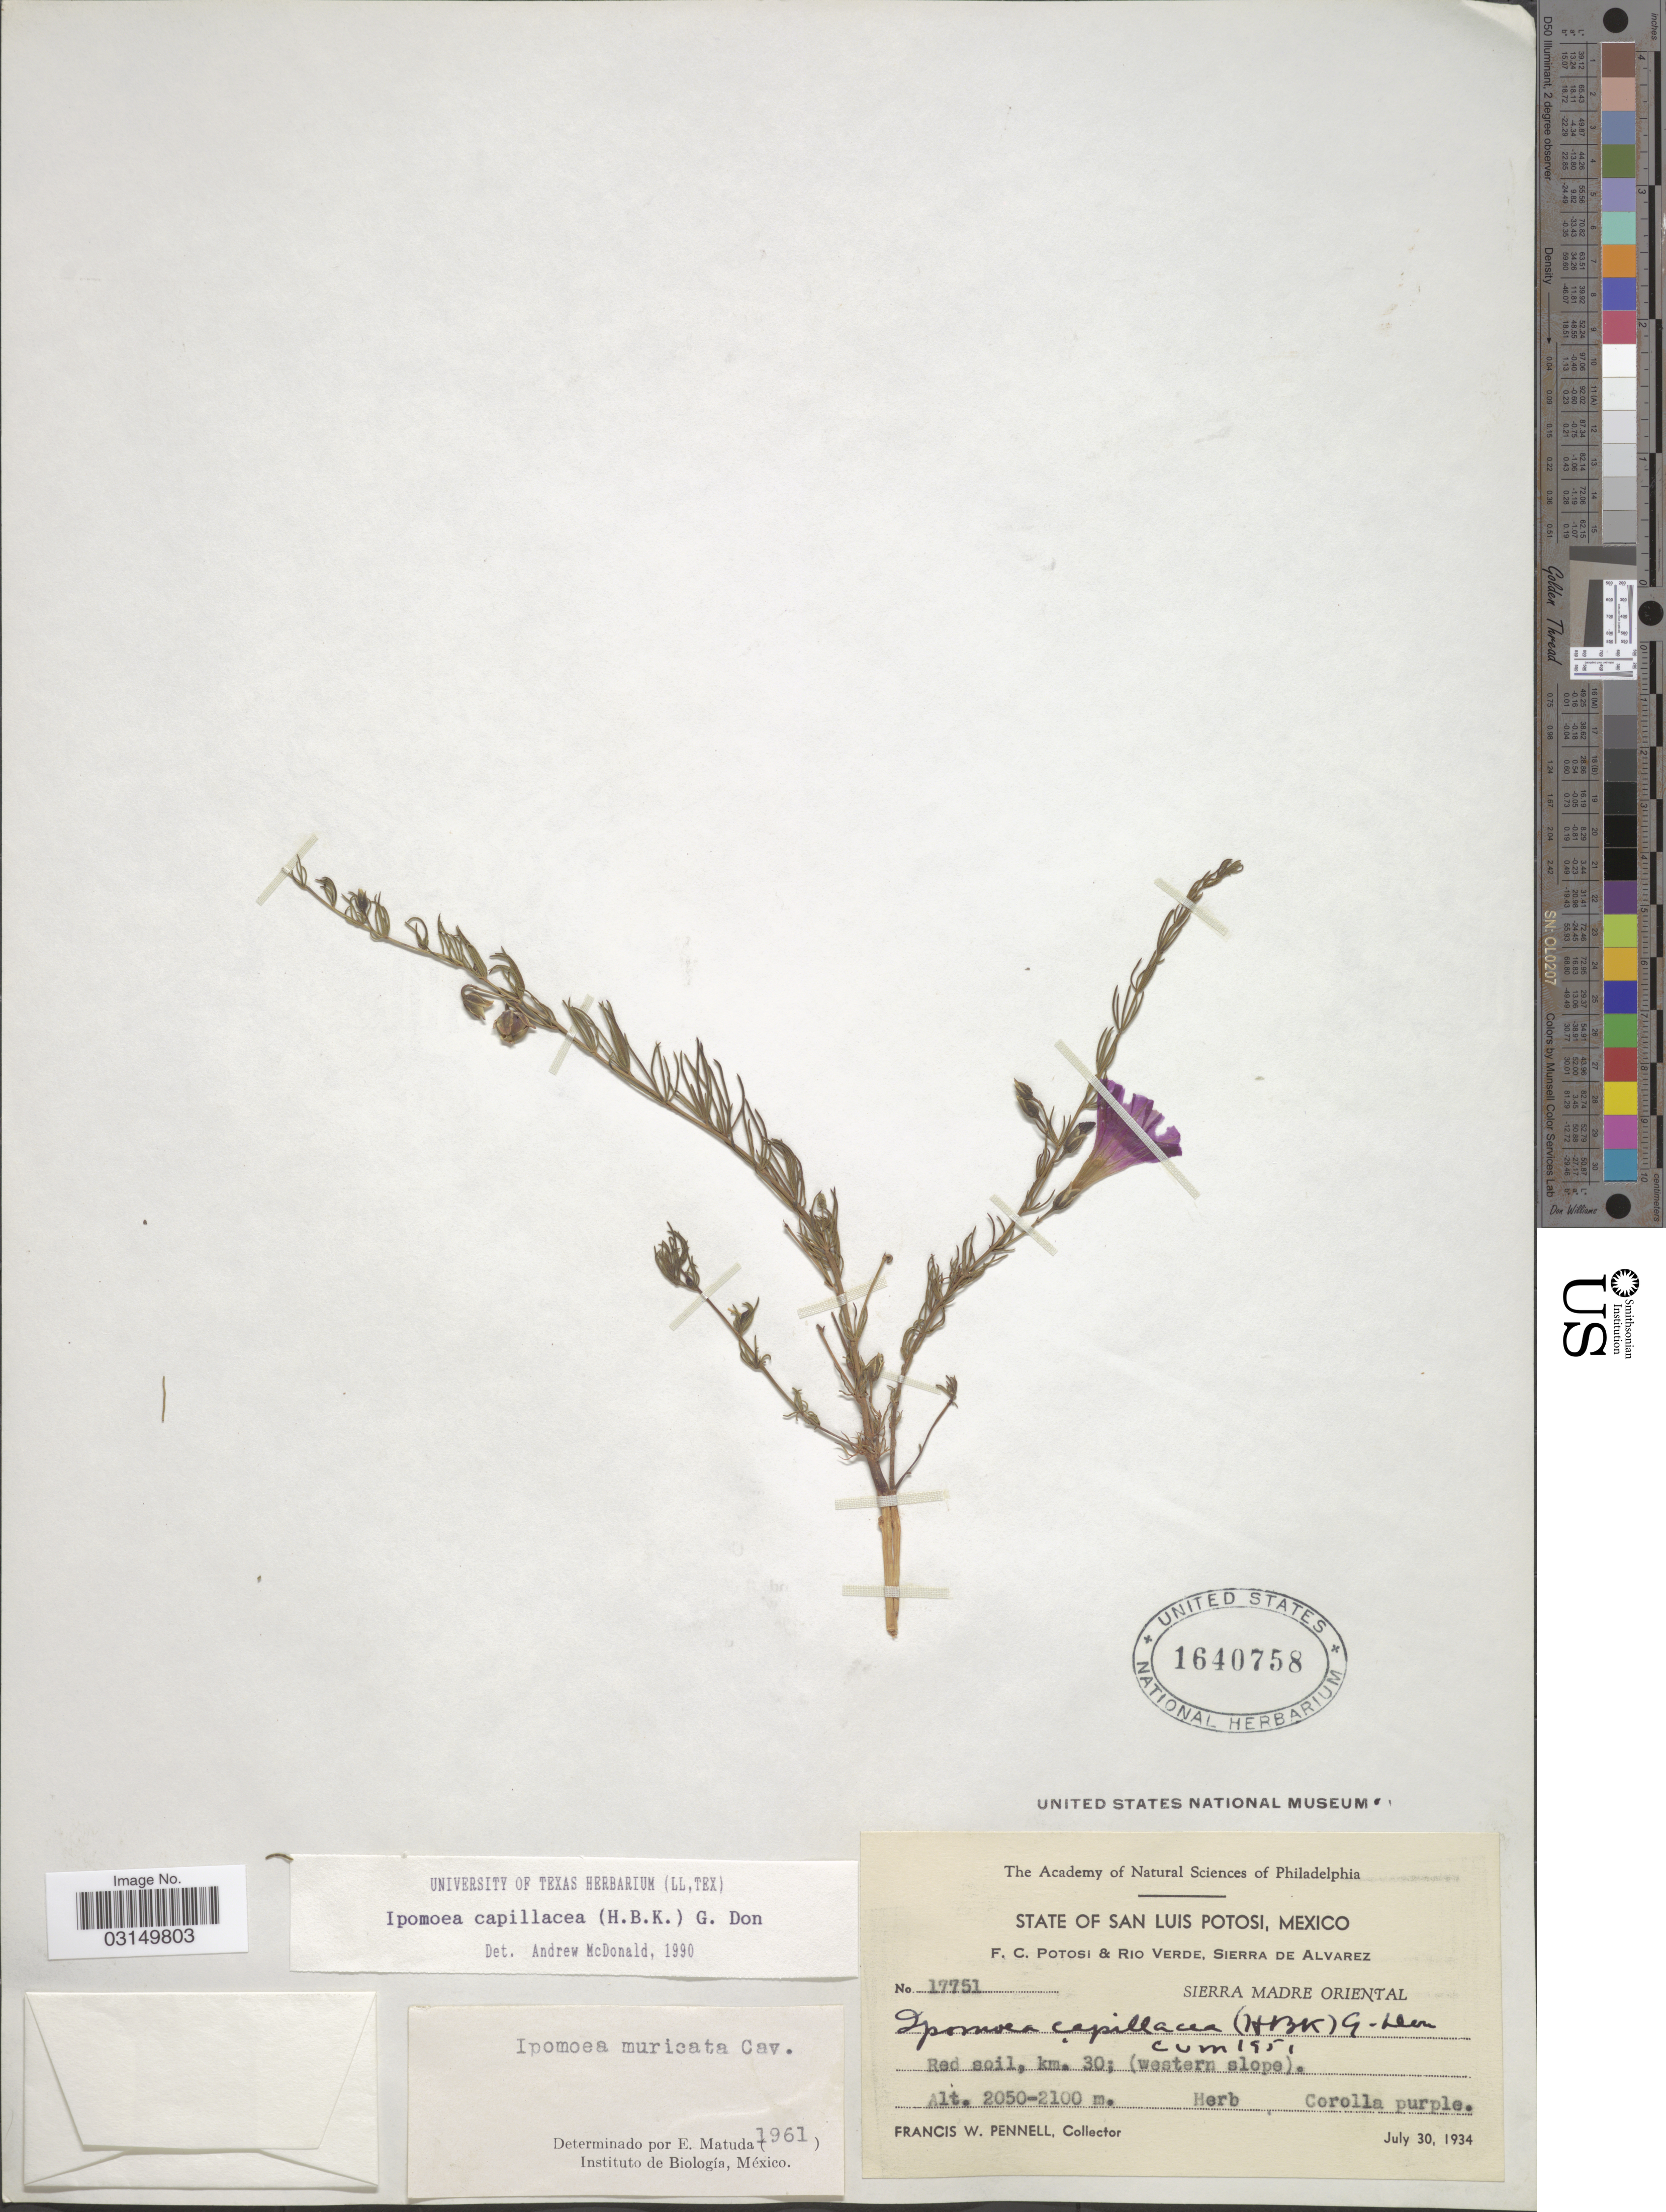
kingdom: Plantae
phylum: Tracheophyta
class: Magnoliopsida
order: Solanales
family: Convolvulaceae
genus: Ipomoea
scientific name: Ipomoea capillacea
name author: (Kunth) G. Don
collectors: F. W. Pennell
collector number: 17751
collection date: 1934-07-30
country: Mexico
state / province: San Luis Potosí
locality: F. C. Potosi & Rio Verde, Sierra De Alvarez, Sierra Madre Oriental, km. 30 (western slope).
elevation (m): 2050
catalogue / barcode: US 1640758